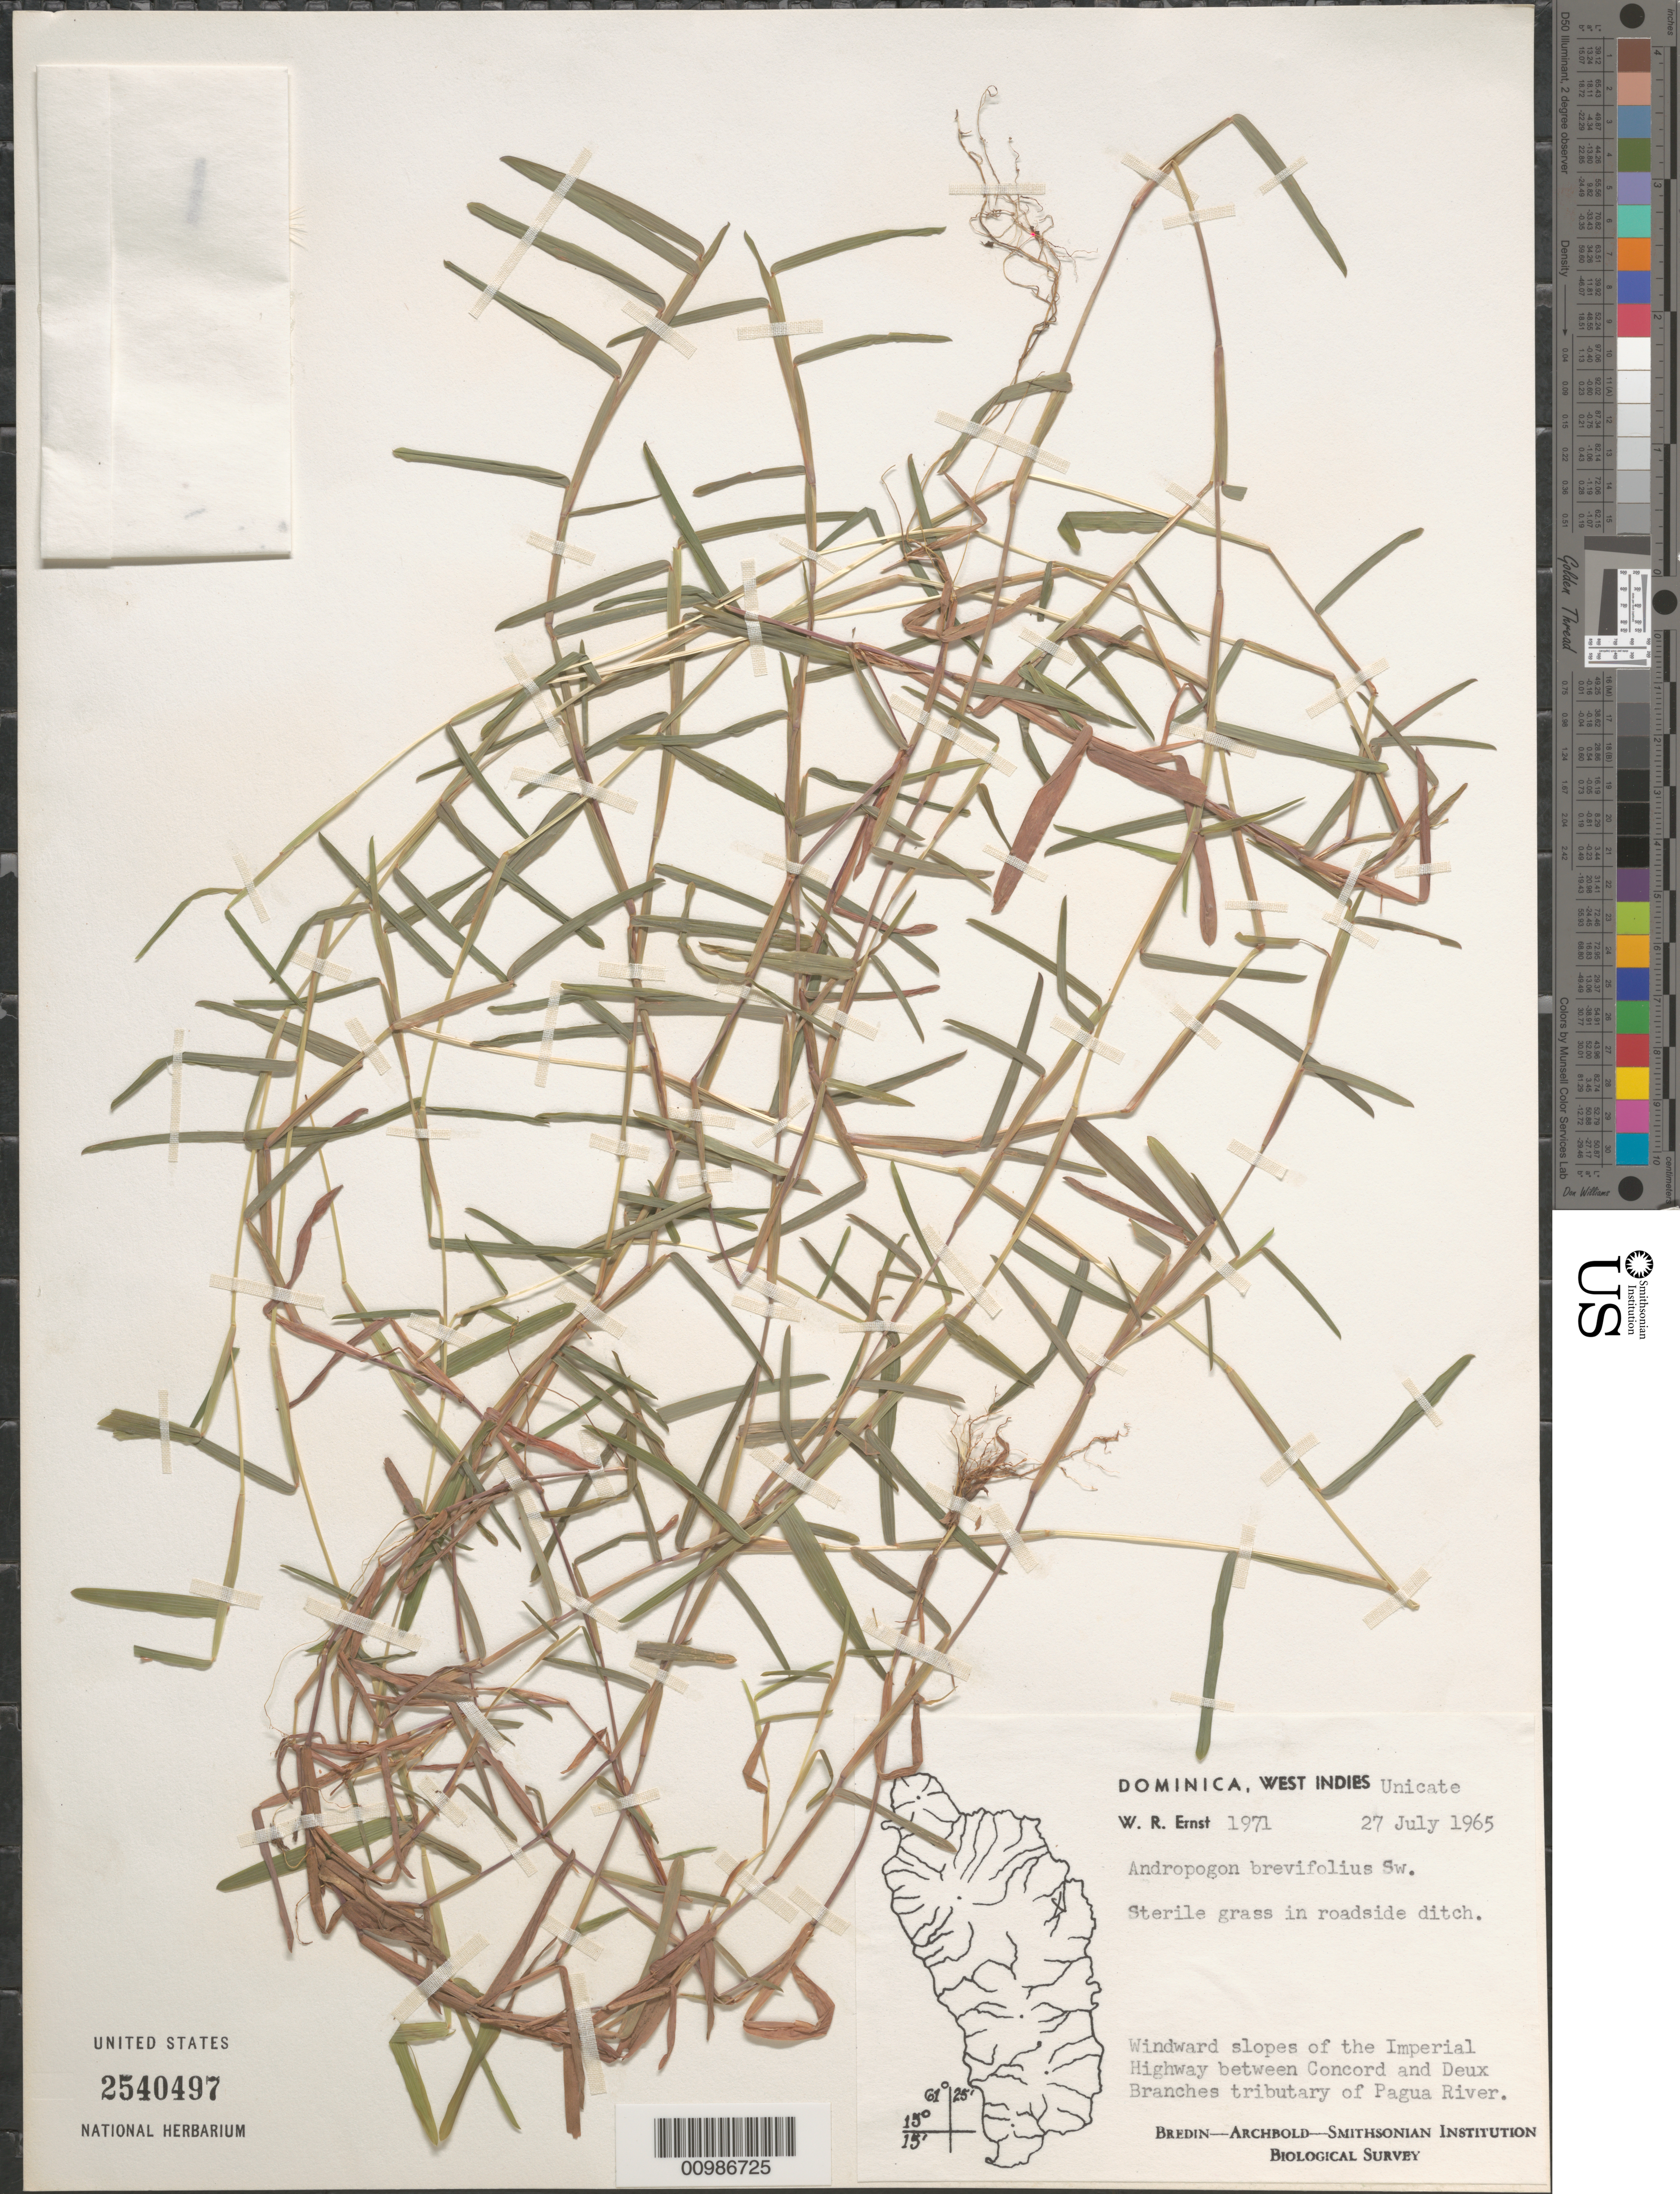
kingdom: Plantae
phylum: Tracheophyta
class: Liliopsida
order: Poales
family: Poaceae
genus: Andropogon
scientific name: Andropogon brevifolius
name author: Sw.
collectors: W. R. Ernst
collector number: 1971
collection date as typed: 27 Jul 1965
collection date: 1965-07-27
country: Dominica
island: Dominica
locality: Imperial Highway between Concord and Deux Branches tributary of Pagua River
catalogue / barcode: US 2540497